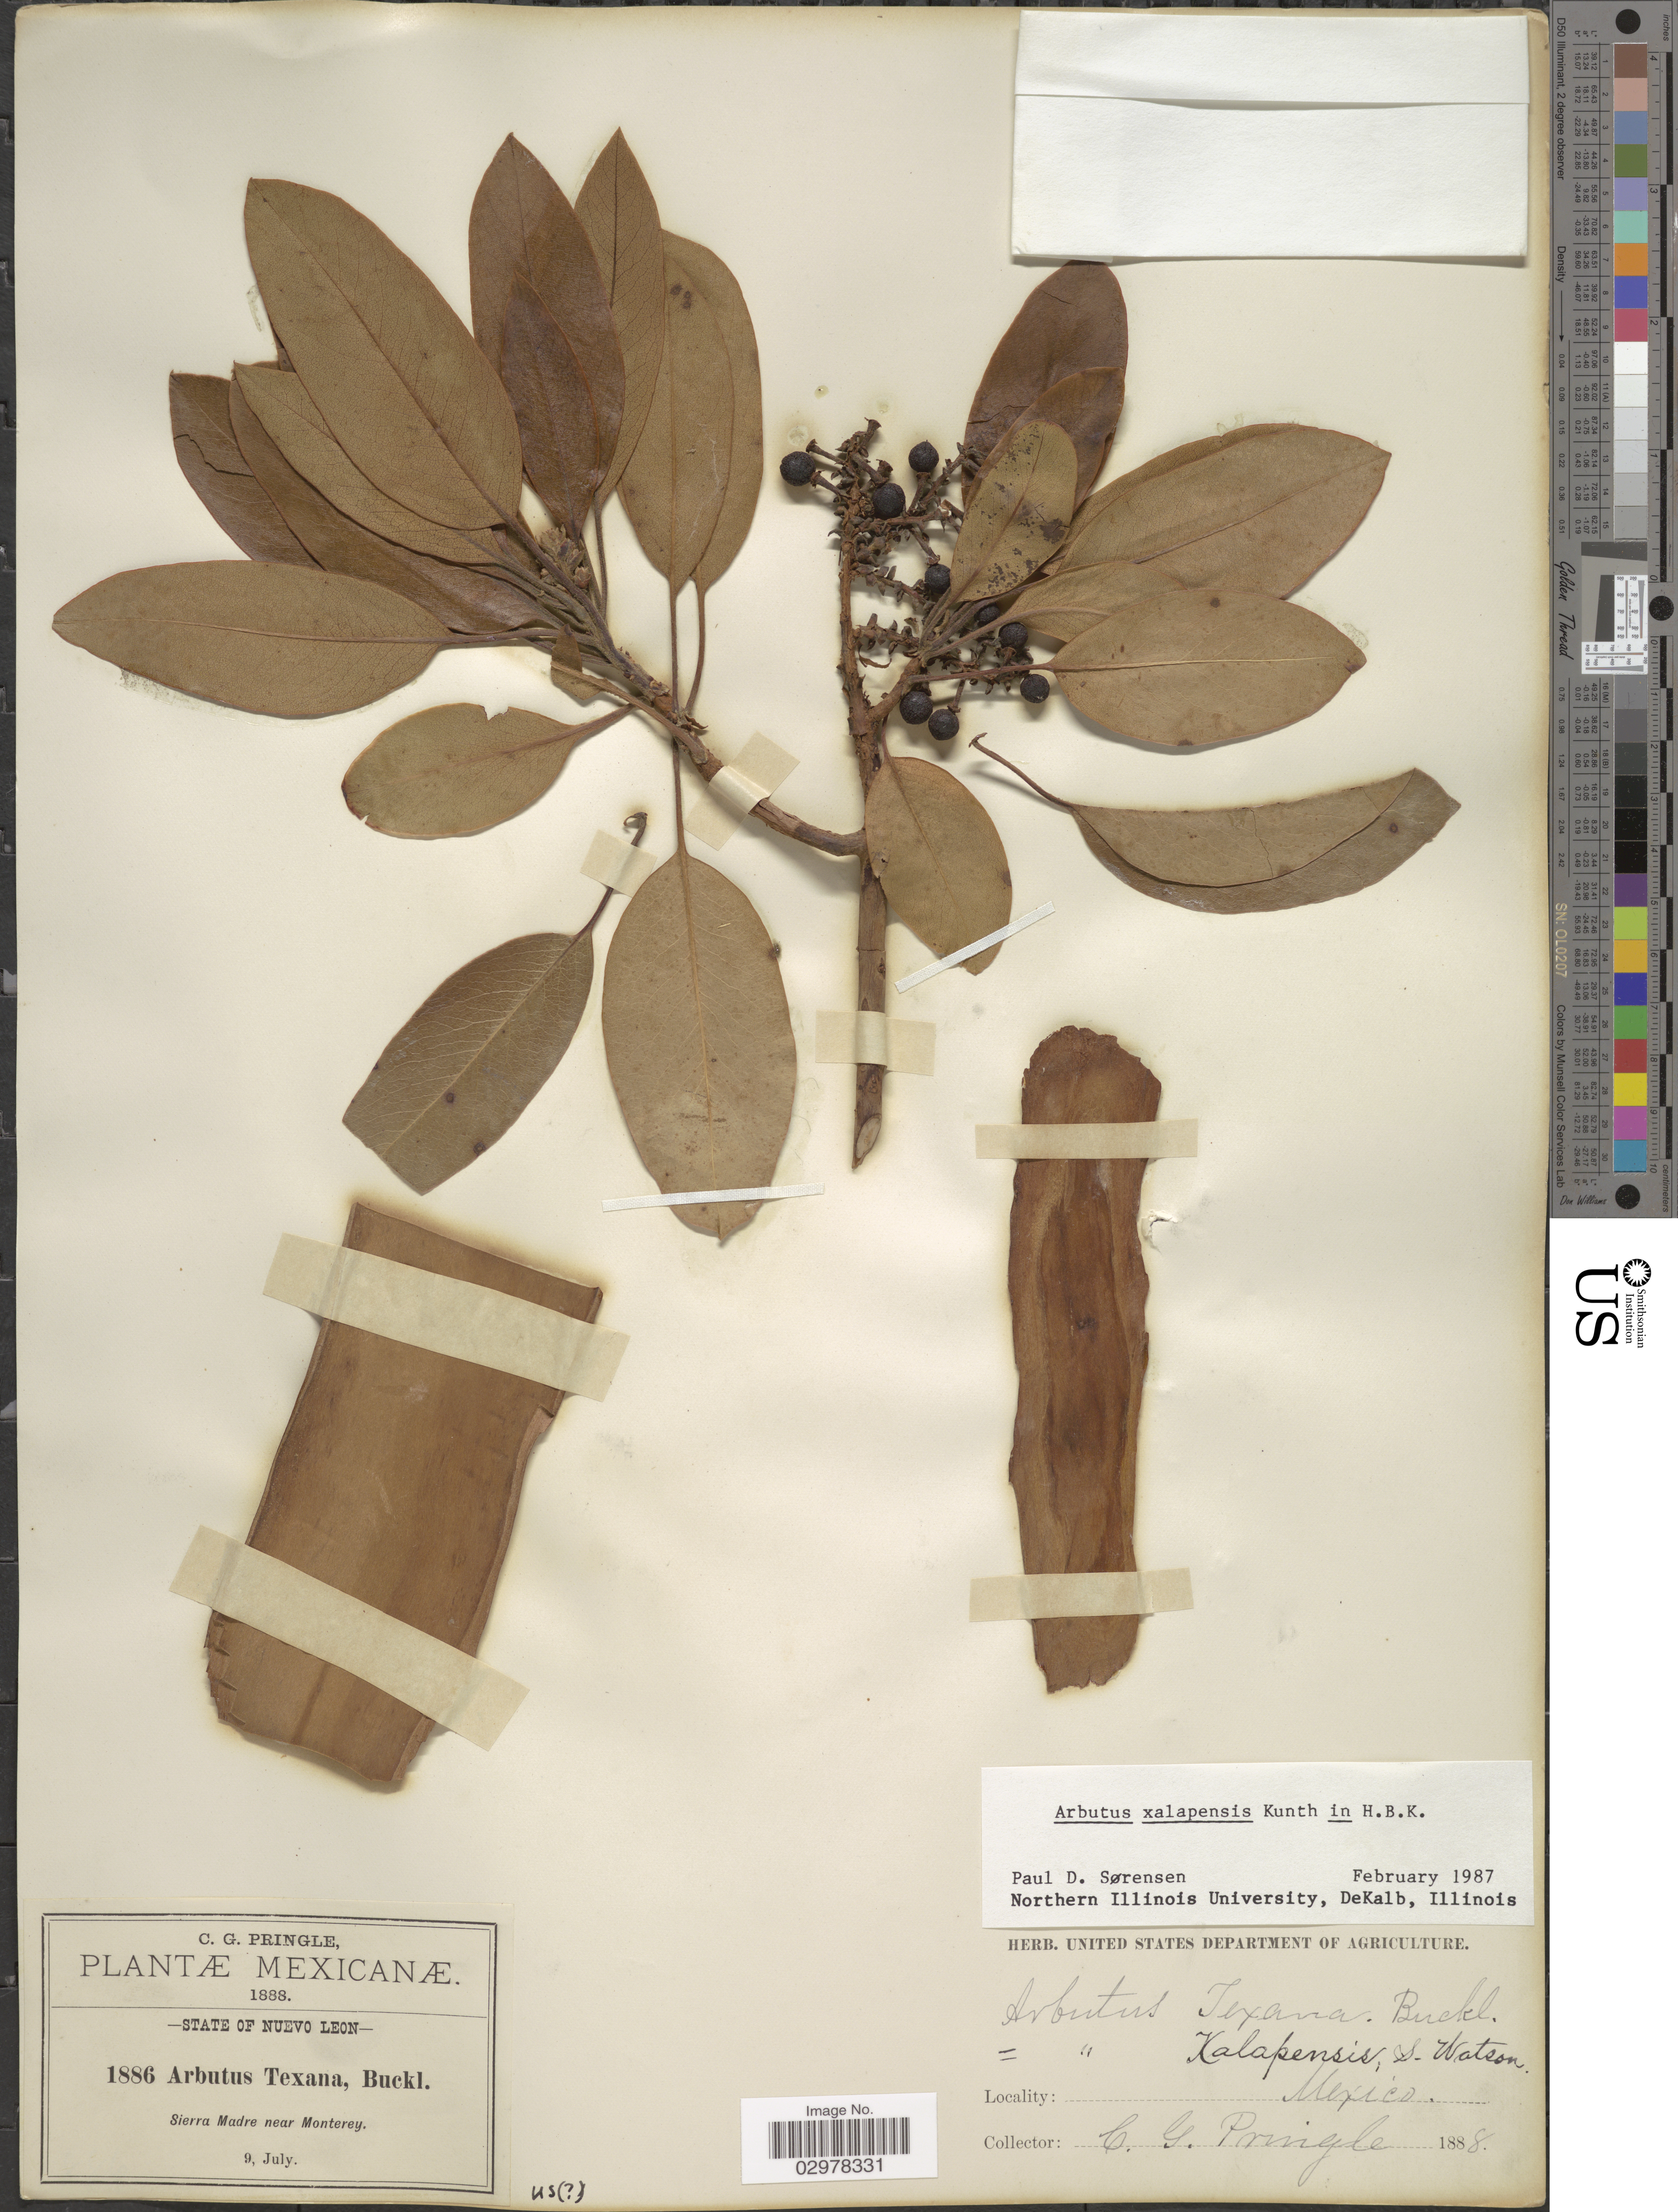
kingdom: Plantae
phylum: Tracheophyta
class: Magnoliopsida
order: Ericales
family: Ericaceae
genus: Arbutus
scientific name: Arbutus xalapensis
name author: Kunth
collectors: C. G. Pringle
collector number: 1886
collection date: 1888-07-09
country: Mexico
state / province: Nuevo León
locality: Nuevo Leon, Sierra Madre near Monterey.